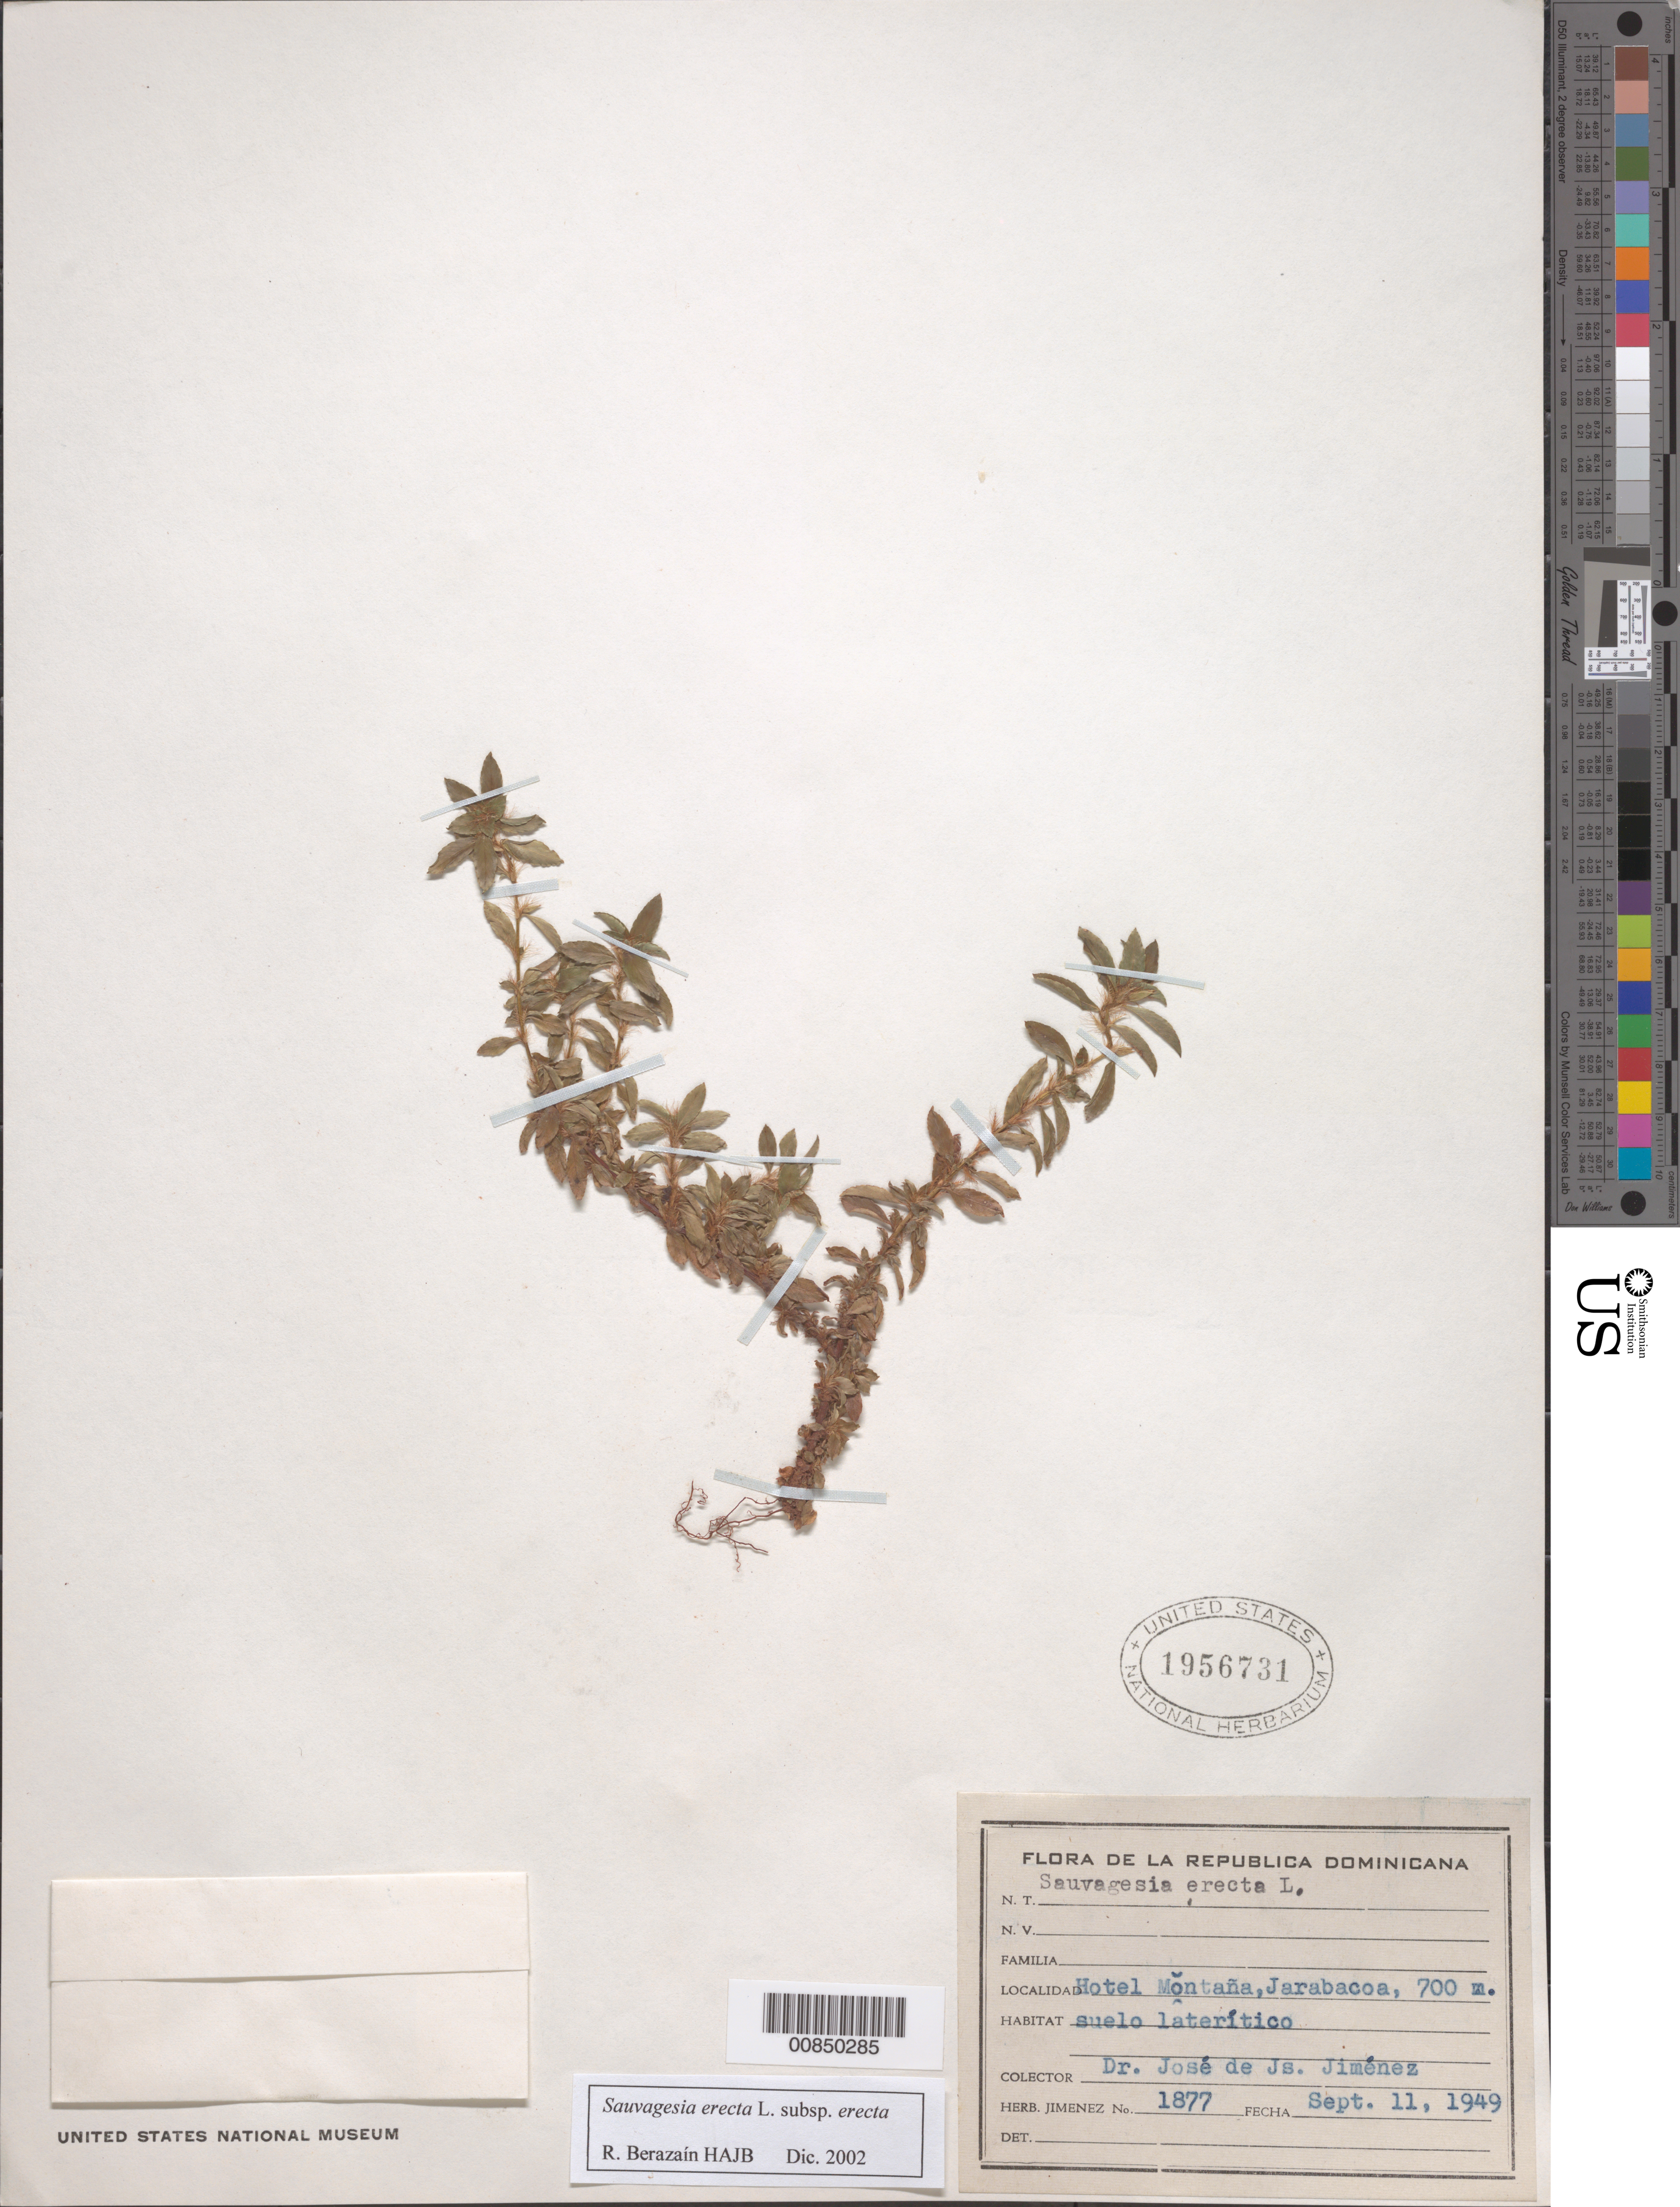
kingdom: Plantae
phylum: Tracheophyta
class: Magnoliopsida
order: Malpighiales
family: Ochnaceae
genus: Sauvagesia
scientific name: Sauvagesia erecta subsp. erecta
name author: L.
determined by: Berazaín, R.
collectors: J. J. Jiménez Almonte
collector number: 1877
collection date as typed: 11 Sep 1949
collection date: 1949-09-11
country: Dominican Republic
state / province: La Vega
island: Hispaniola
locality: Hotel Montaña, Jarabacoa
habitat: Suelo laterítico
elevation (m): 700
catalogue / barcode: US 1956731